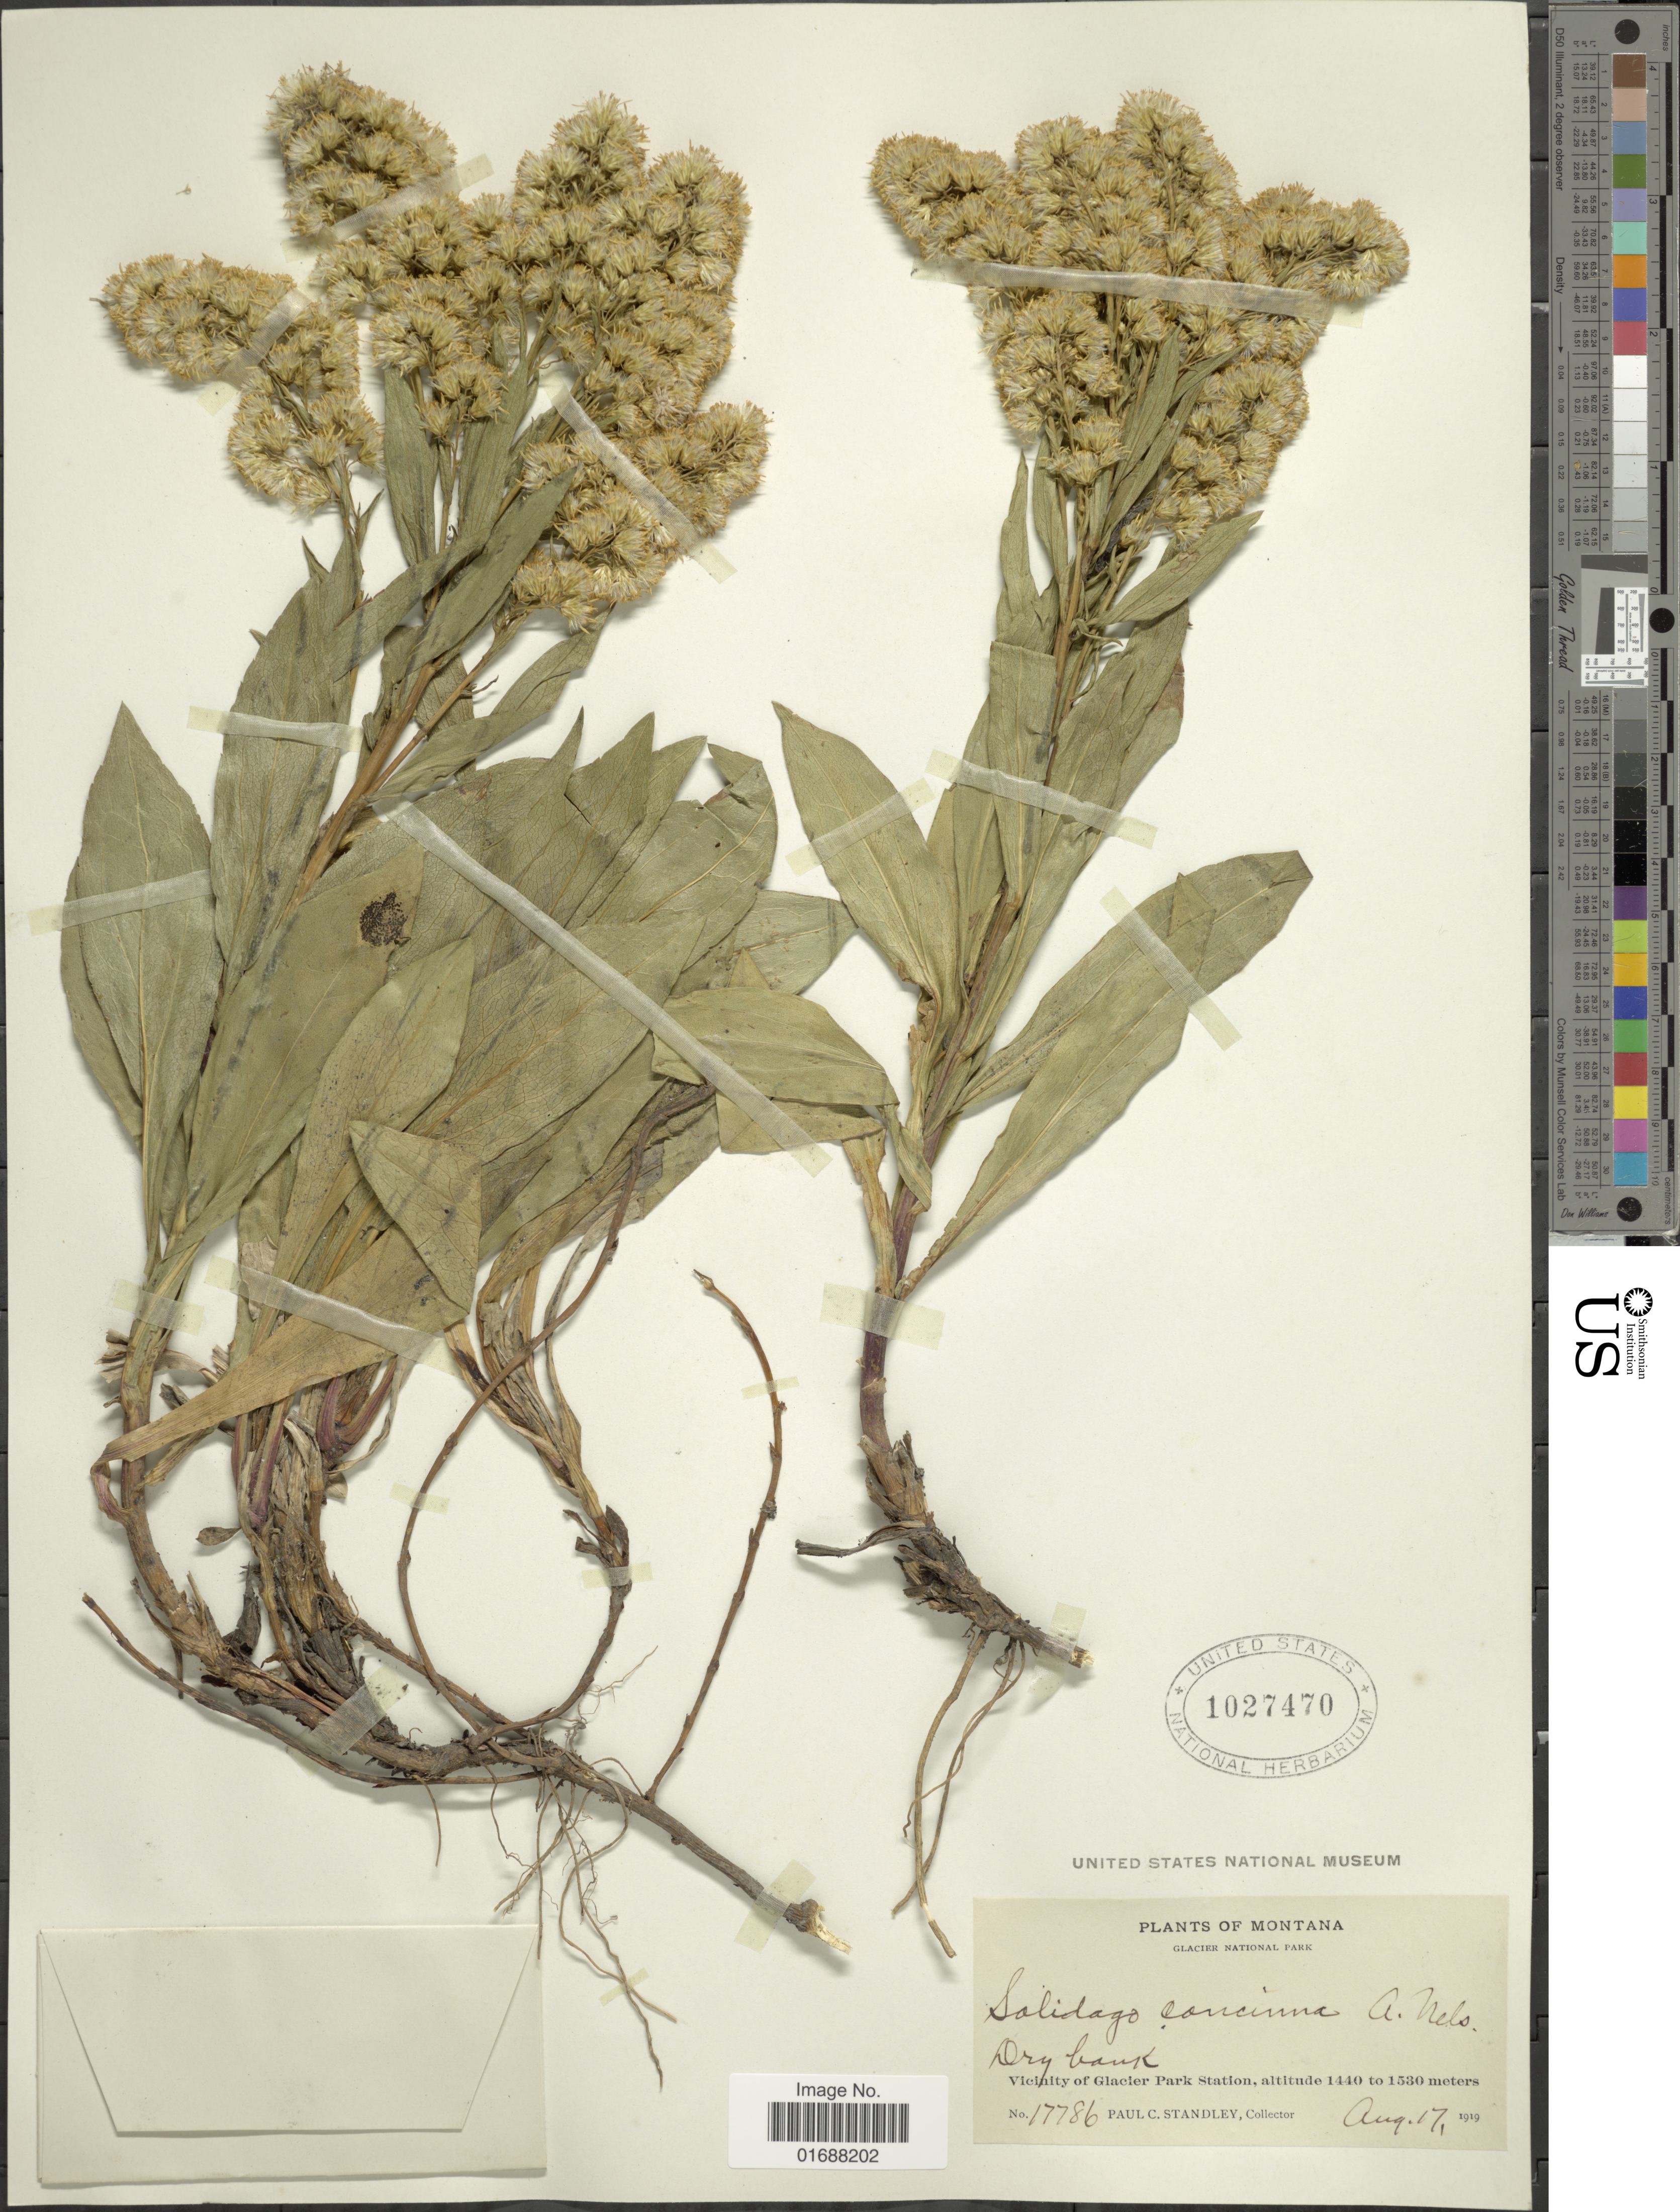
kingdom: Plantae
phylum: Tracheophyta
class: Magnoliopsida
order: Asterales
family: Asteraceae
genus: Solidago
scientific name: Solidago missouriensis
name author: Nutt.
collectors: P. C. Standley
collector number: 17786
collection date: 1919-08-17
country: United States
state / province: Montana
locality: Montana, Vicinity of Glacier National Park Station. Glacier National Park.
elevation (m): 1440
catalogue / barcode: US 1027470